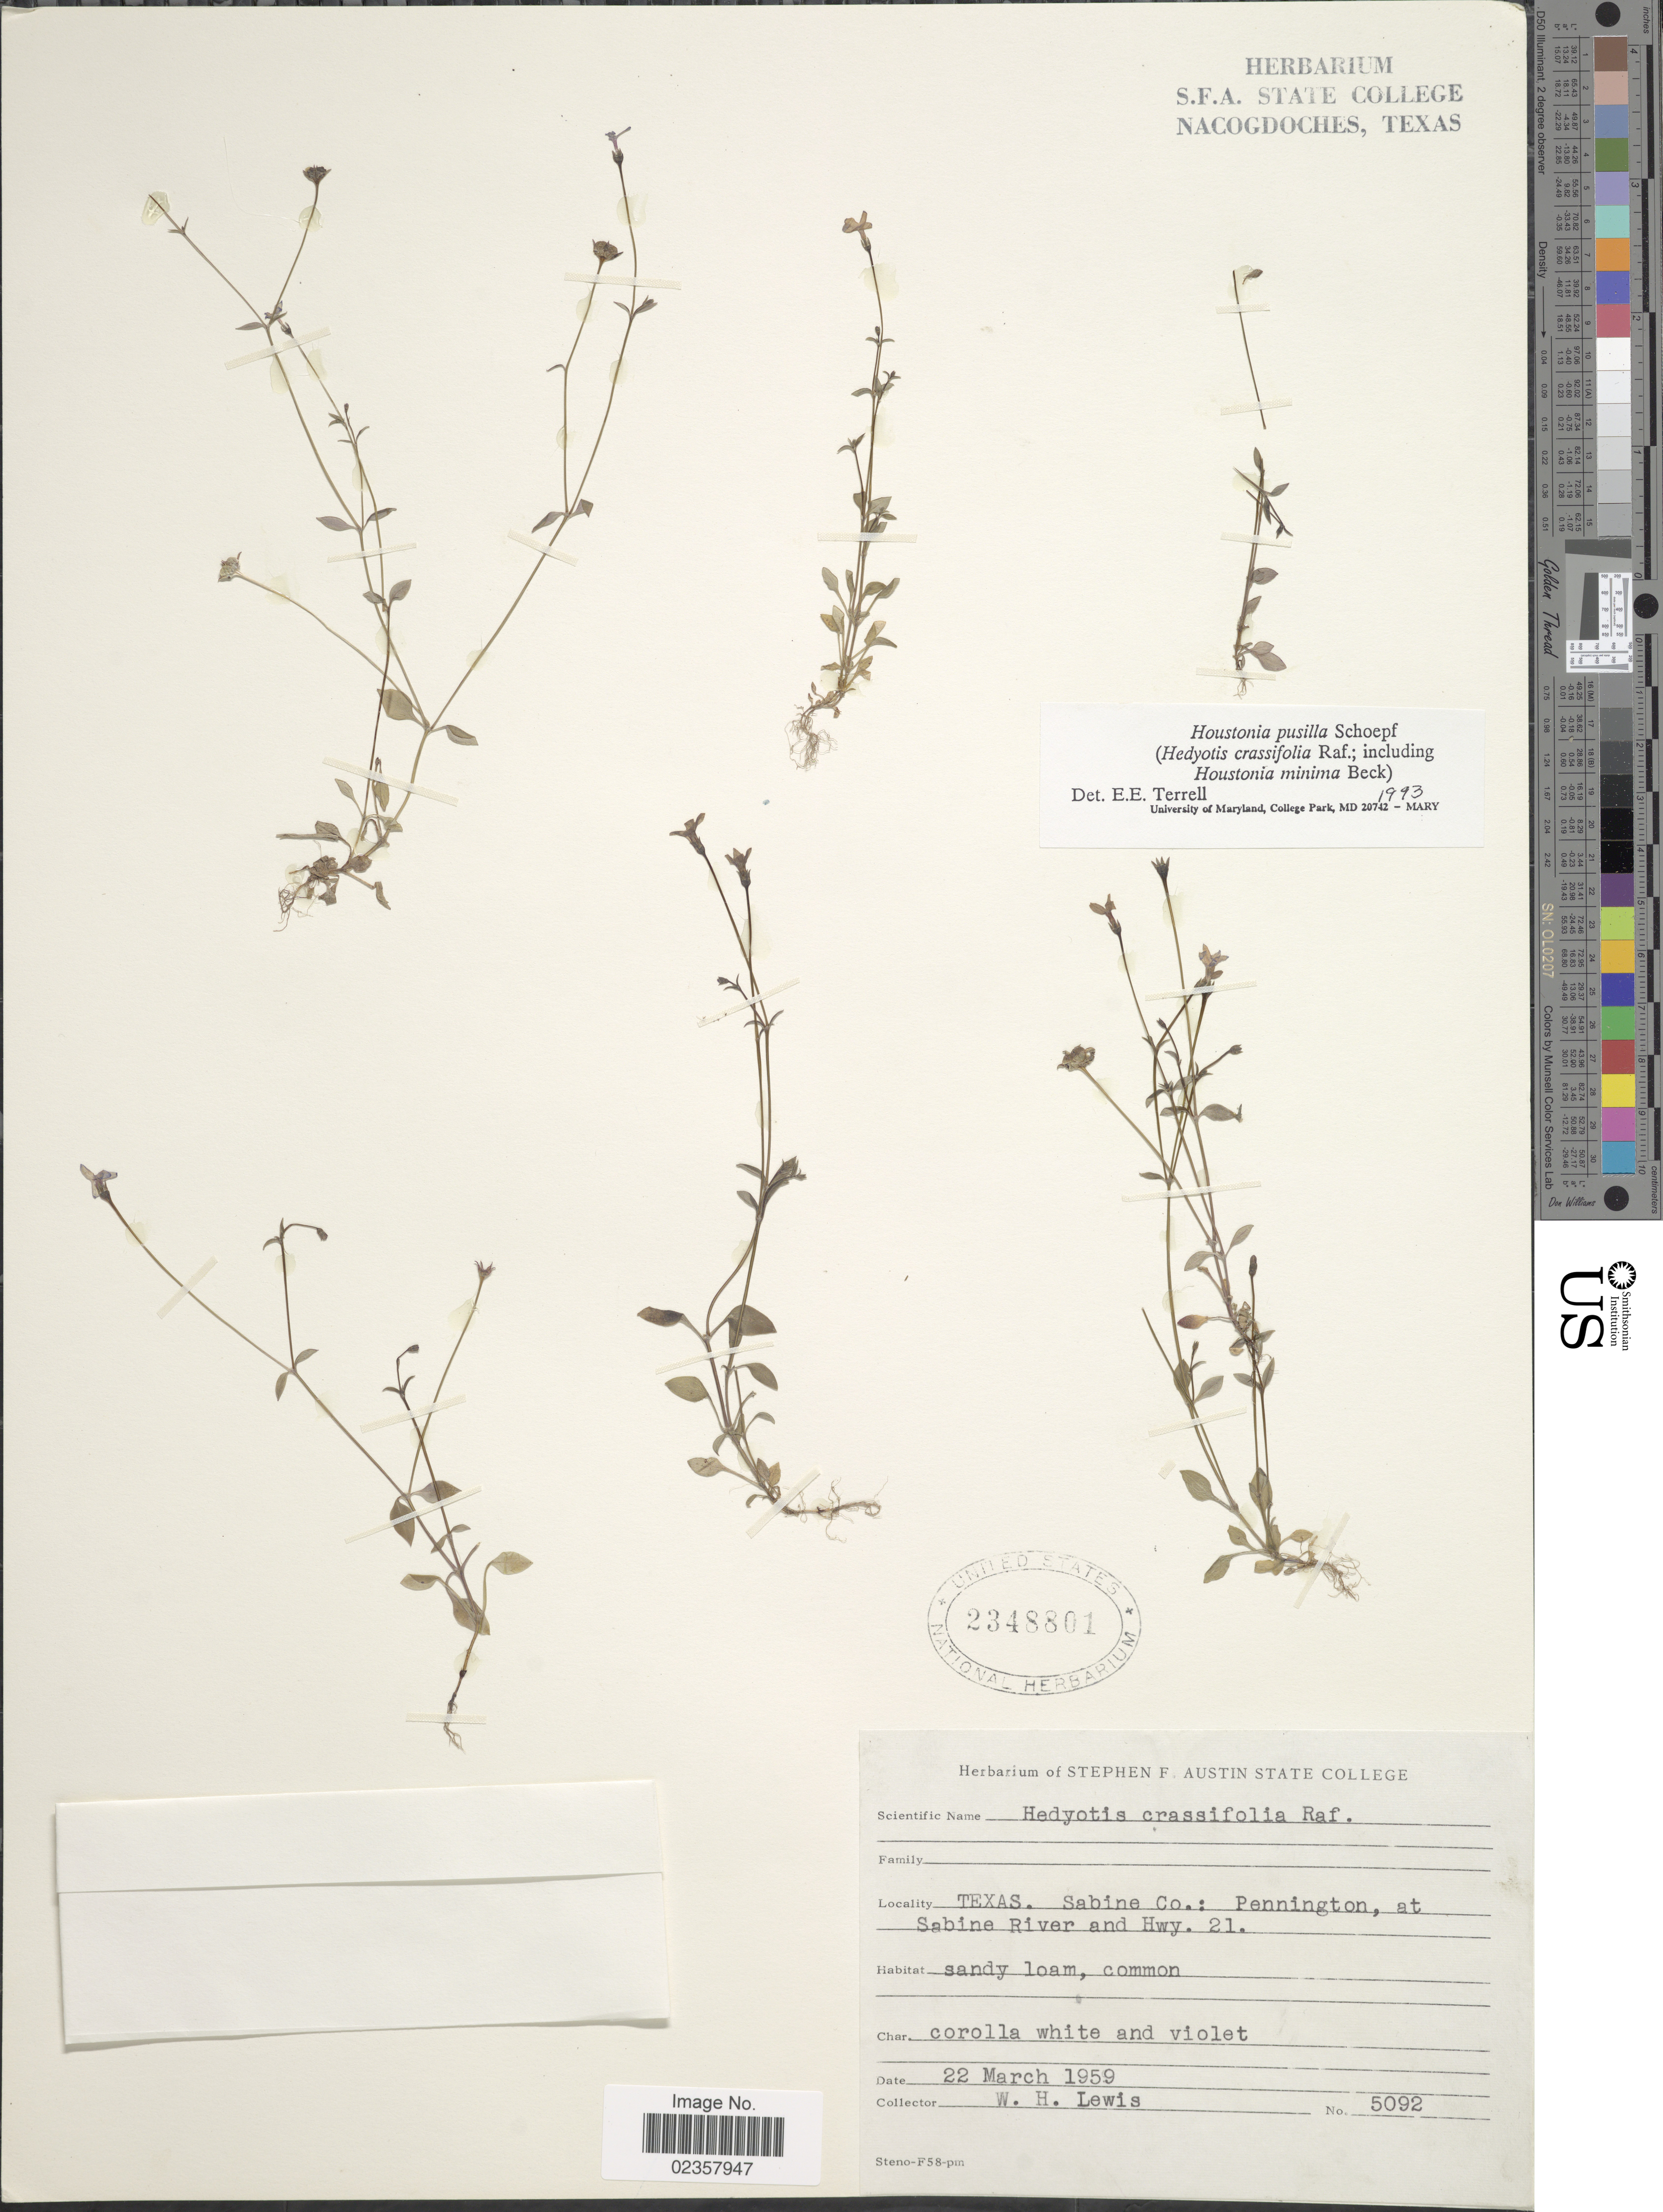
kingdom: Plantae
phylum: Tracheophyta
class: Magnoliopsida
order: Gentianales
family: Rubiaceae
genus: Houstonia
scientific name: Houstonia pusilla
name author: Schoepf.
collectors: W. H. Lewis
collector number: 5092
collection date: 1959-03-22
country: United States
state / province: Texas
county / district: Sabine County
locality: Pennington at Sabine River and Hwy. 21.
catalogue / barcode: US 2348801